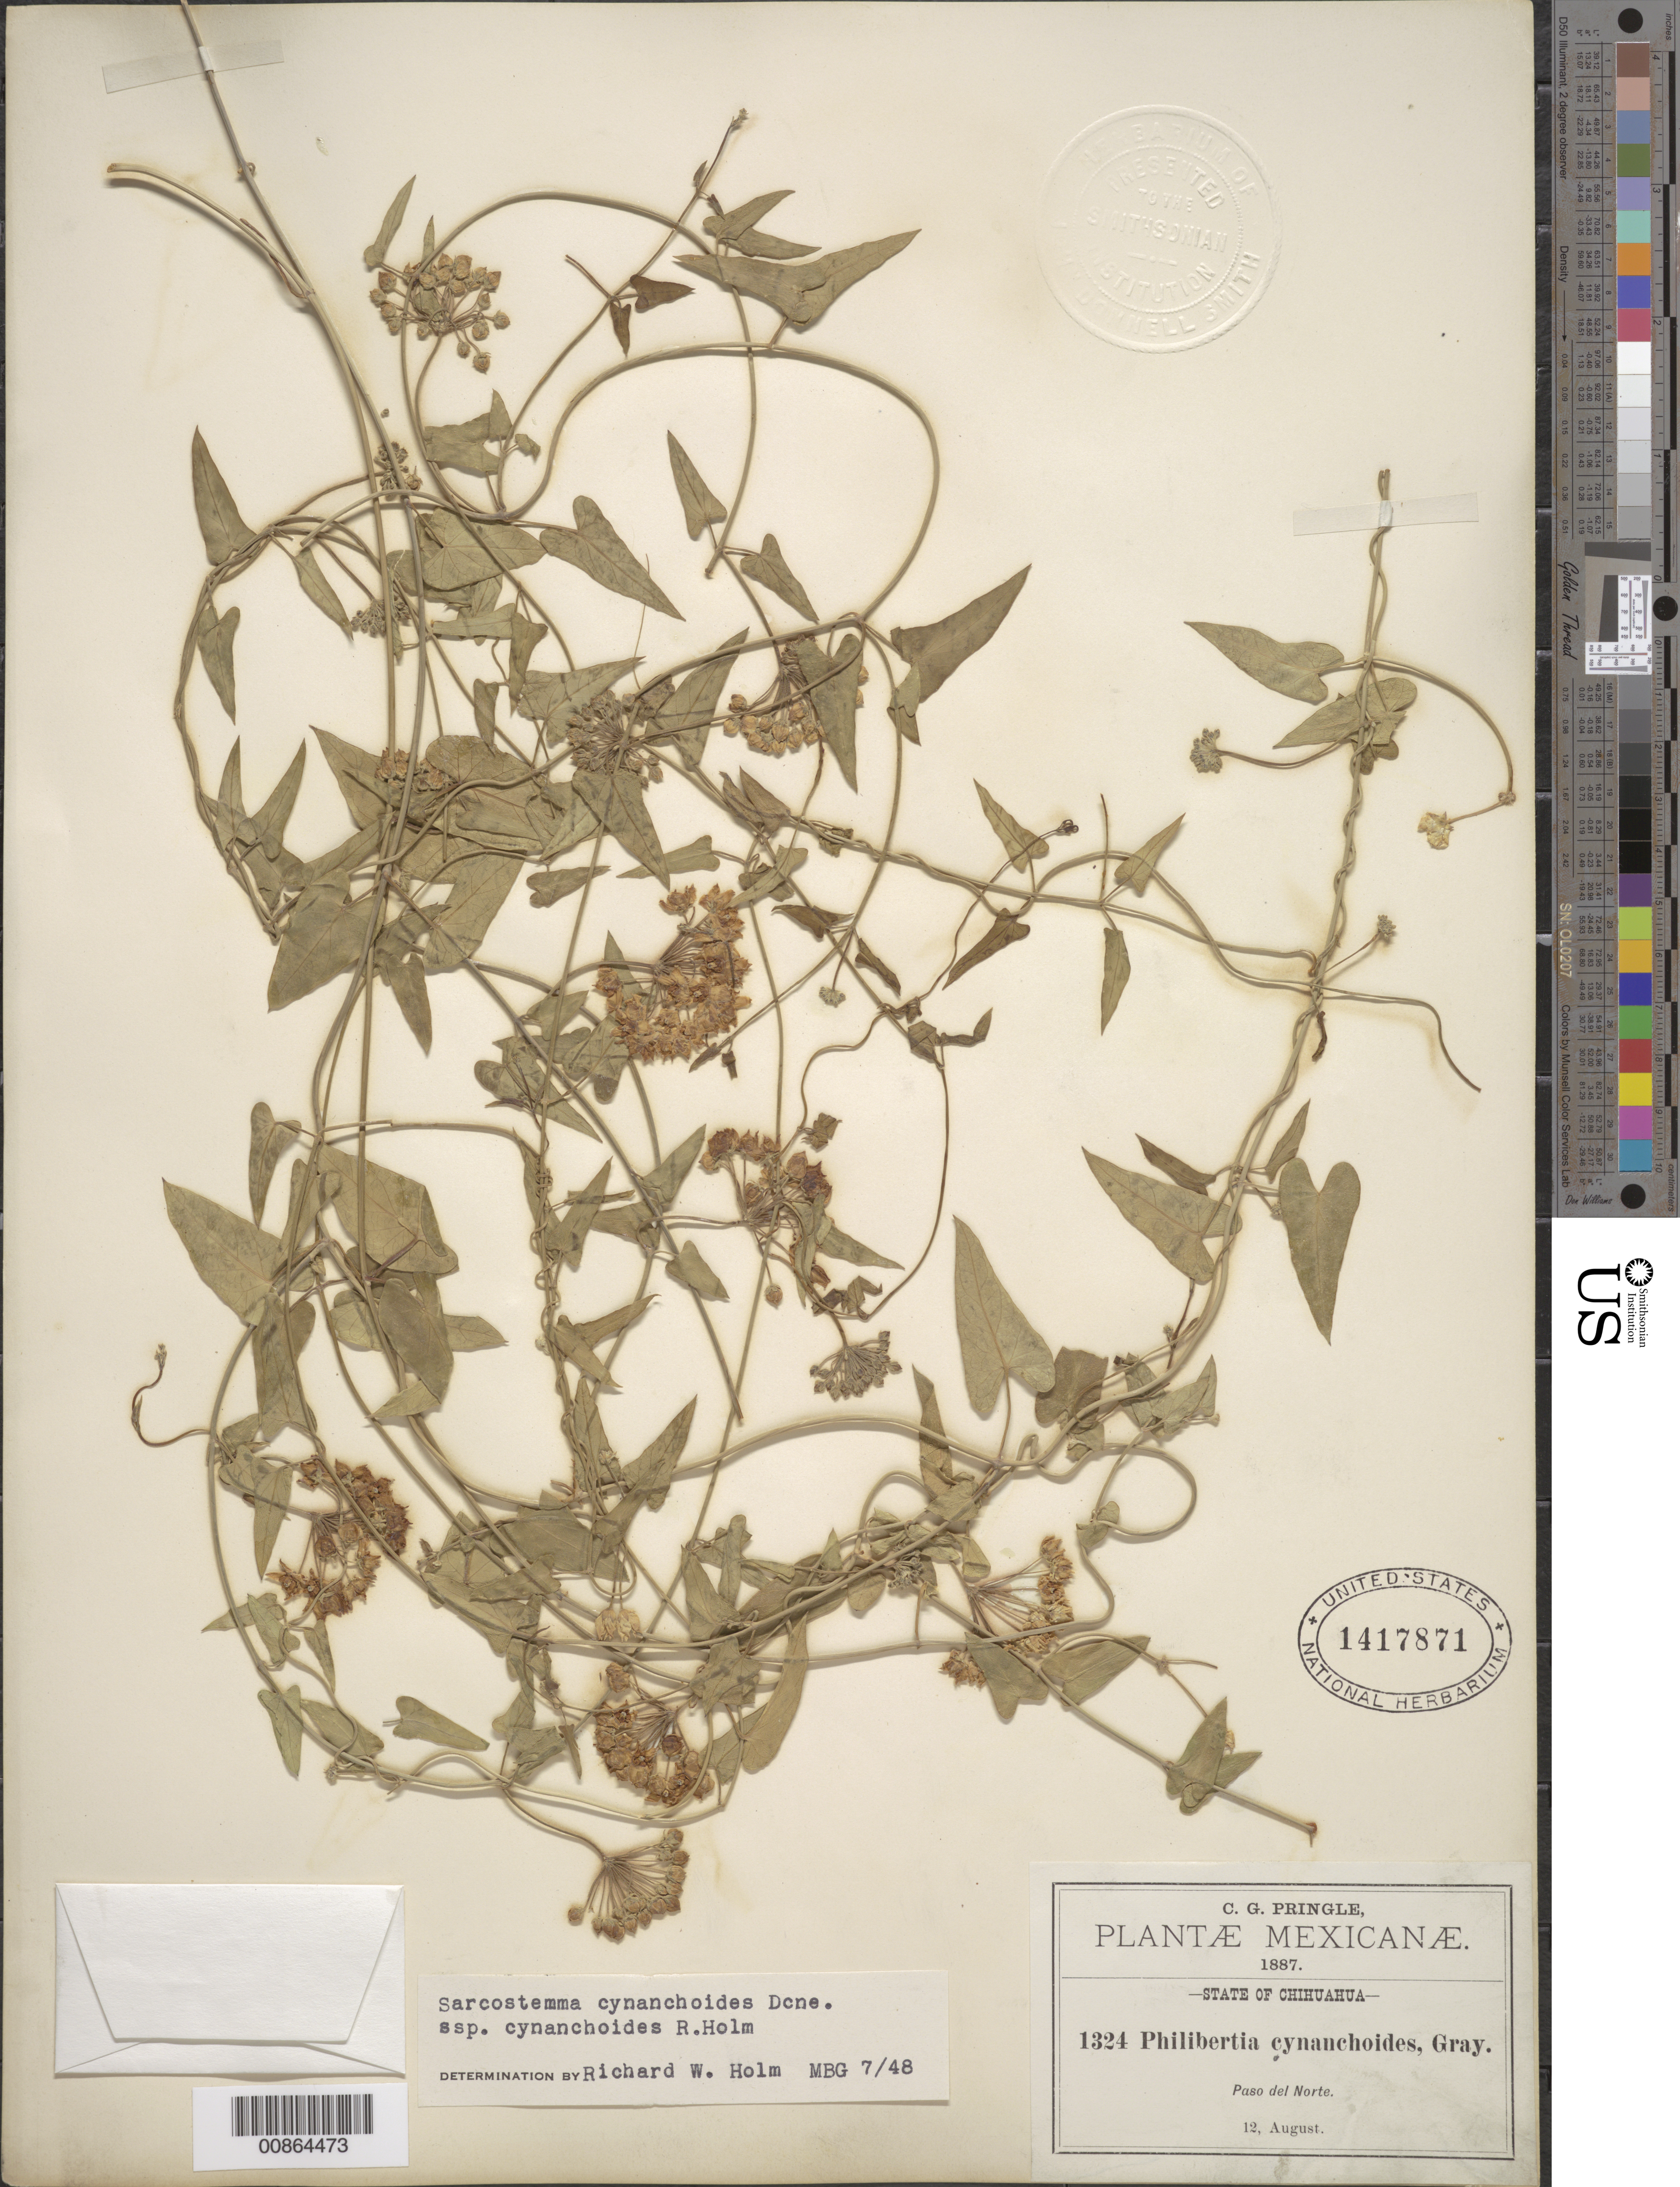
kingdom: Plantae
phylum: Tracheophyta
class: Magnoliopsida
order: Gentianales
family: Apocynaceae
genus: Sarcostemma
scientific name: Sarcostemma cynanchoides subsp. cynanchoides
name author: Decne.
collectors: C. G. Pringle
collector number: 1324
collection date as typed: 12 Aug 1887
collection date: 1887-08-12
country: Mexico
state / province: Chihuahua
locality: Paso del Norte, Chihuahua.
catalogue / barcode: US 1417871